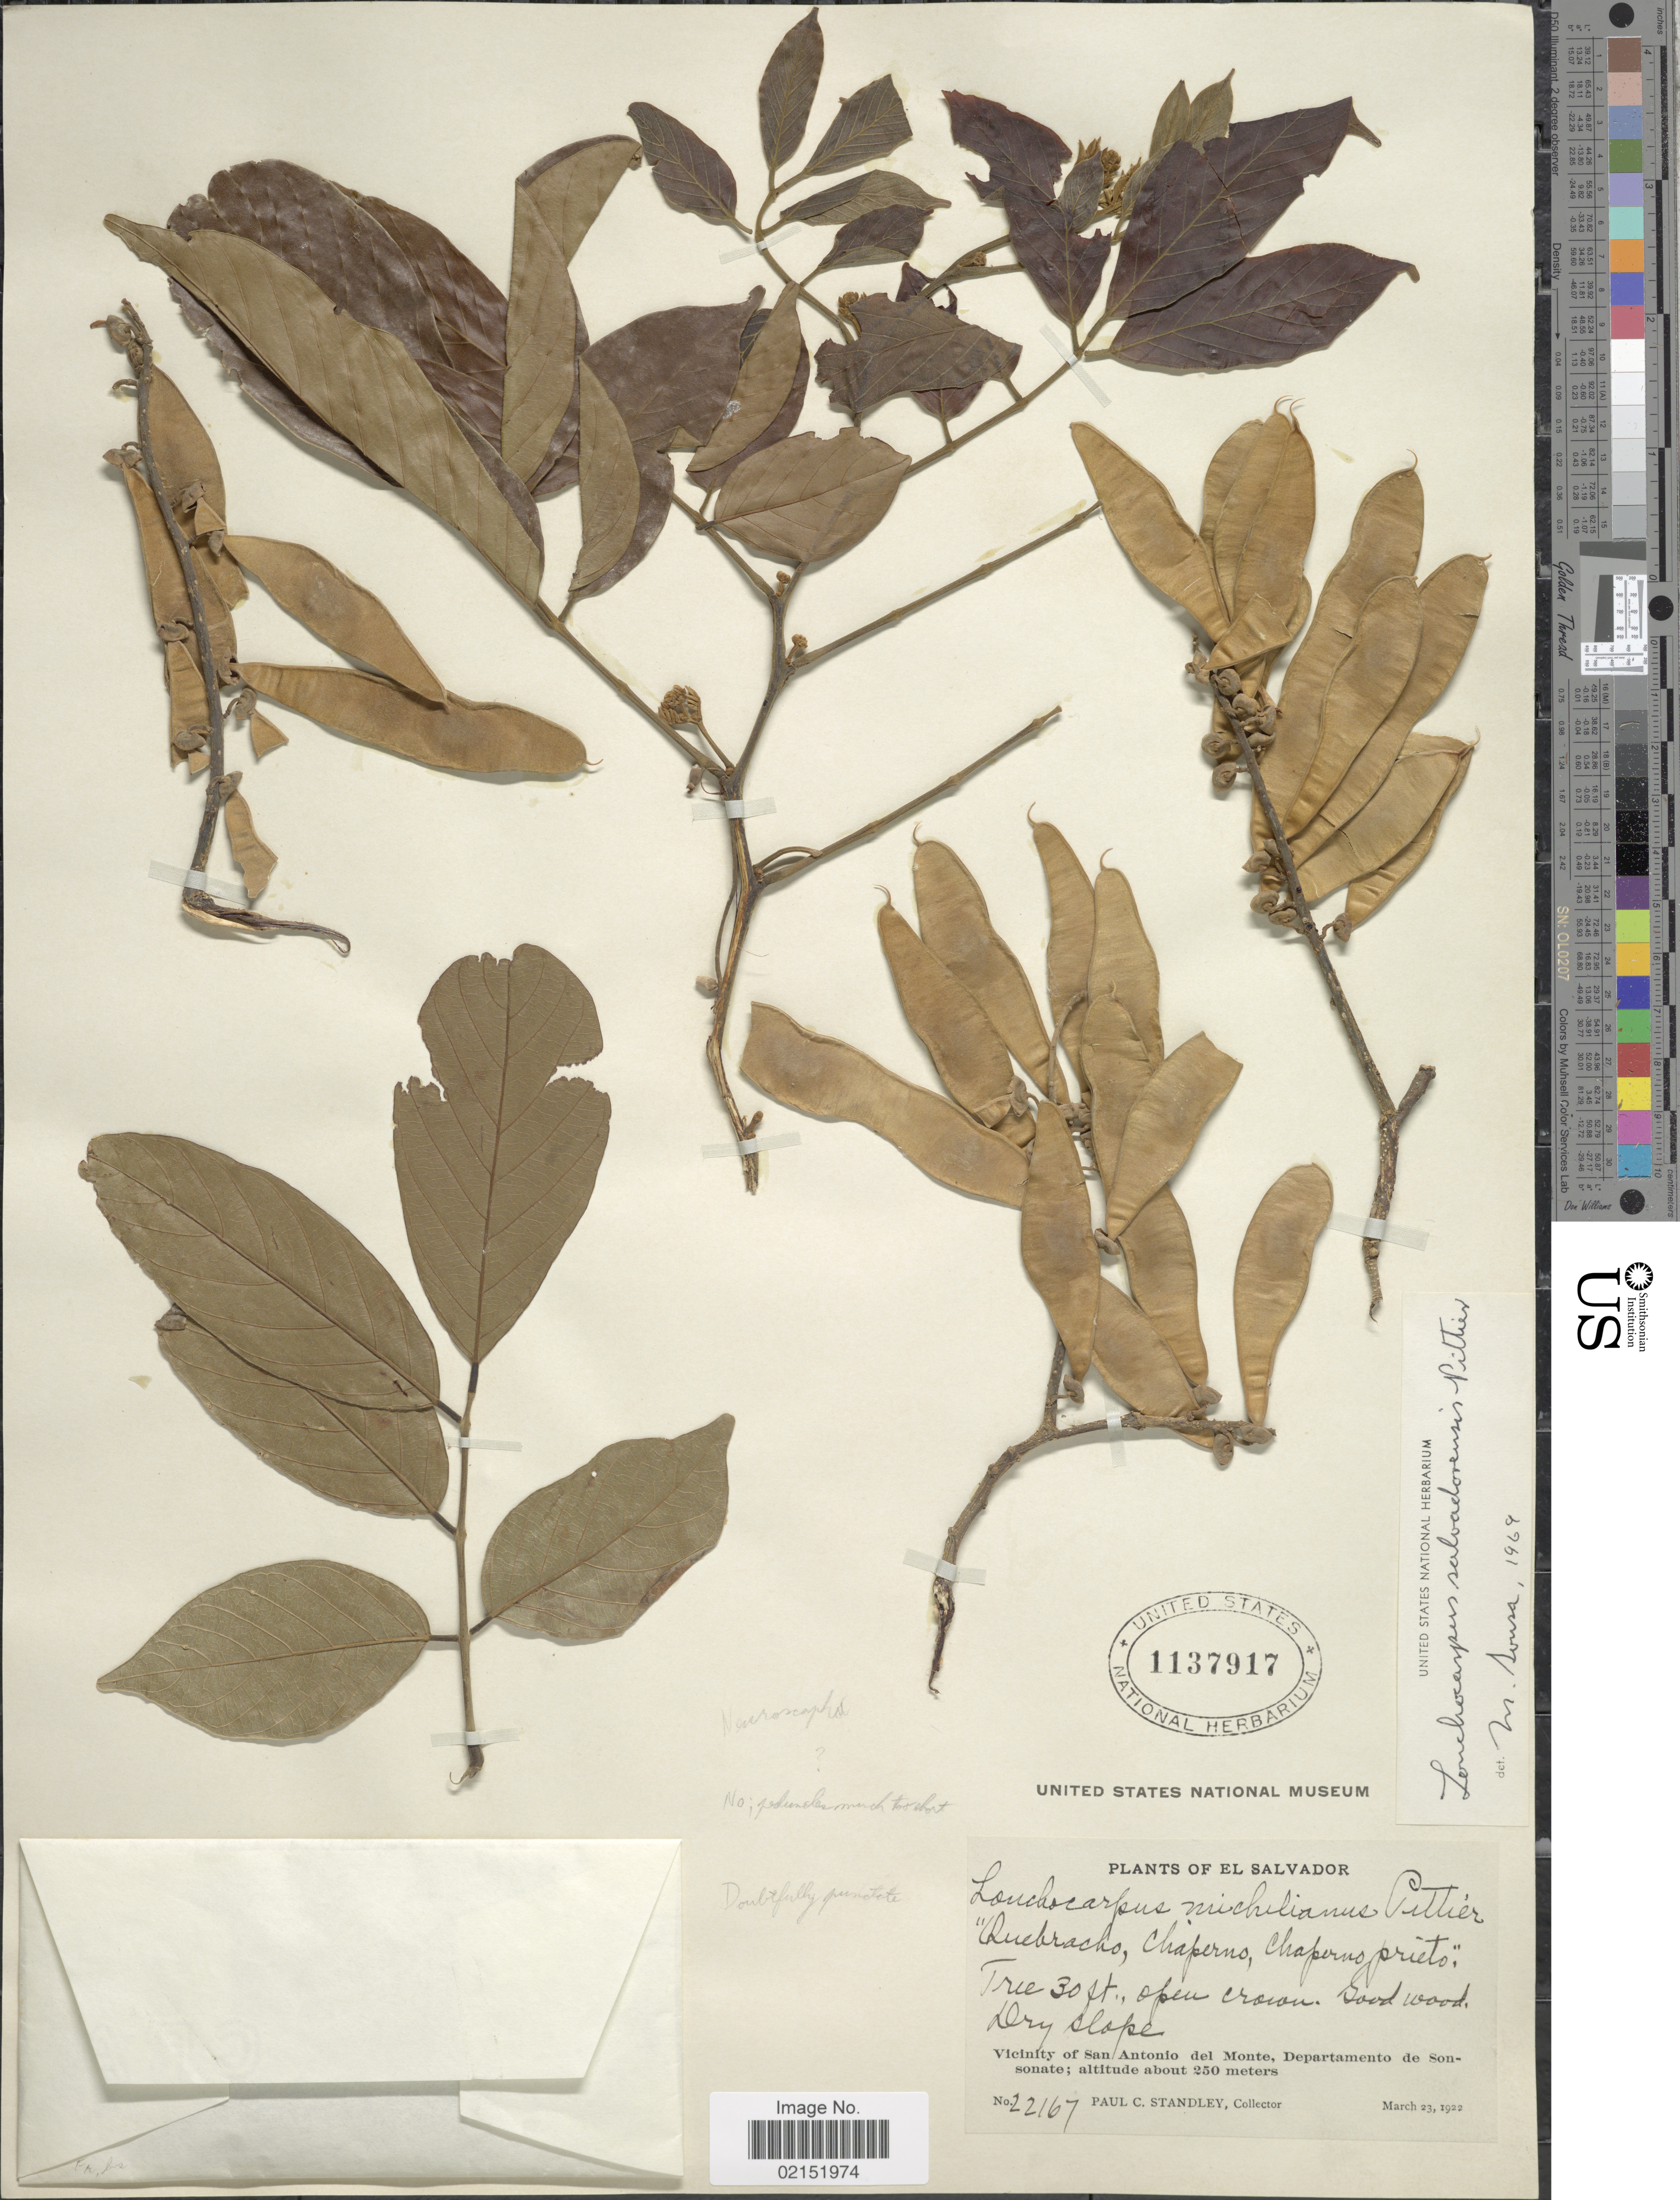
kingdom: Plantae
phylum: Tracheophyta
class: Magnoliopsida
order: Fabales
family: Fabaceae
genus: Lonchocarpus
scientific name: Lonchocarpus salvadorensis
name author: Pittier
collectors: P. C. Standley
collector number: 22167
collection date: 1922-03-23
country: El Salvador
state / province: Sonsonate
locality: Vicinity of San Antonio del Monte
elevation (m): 250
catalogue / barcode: US 1137917